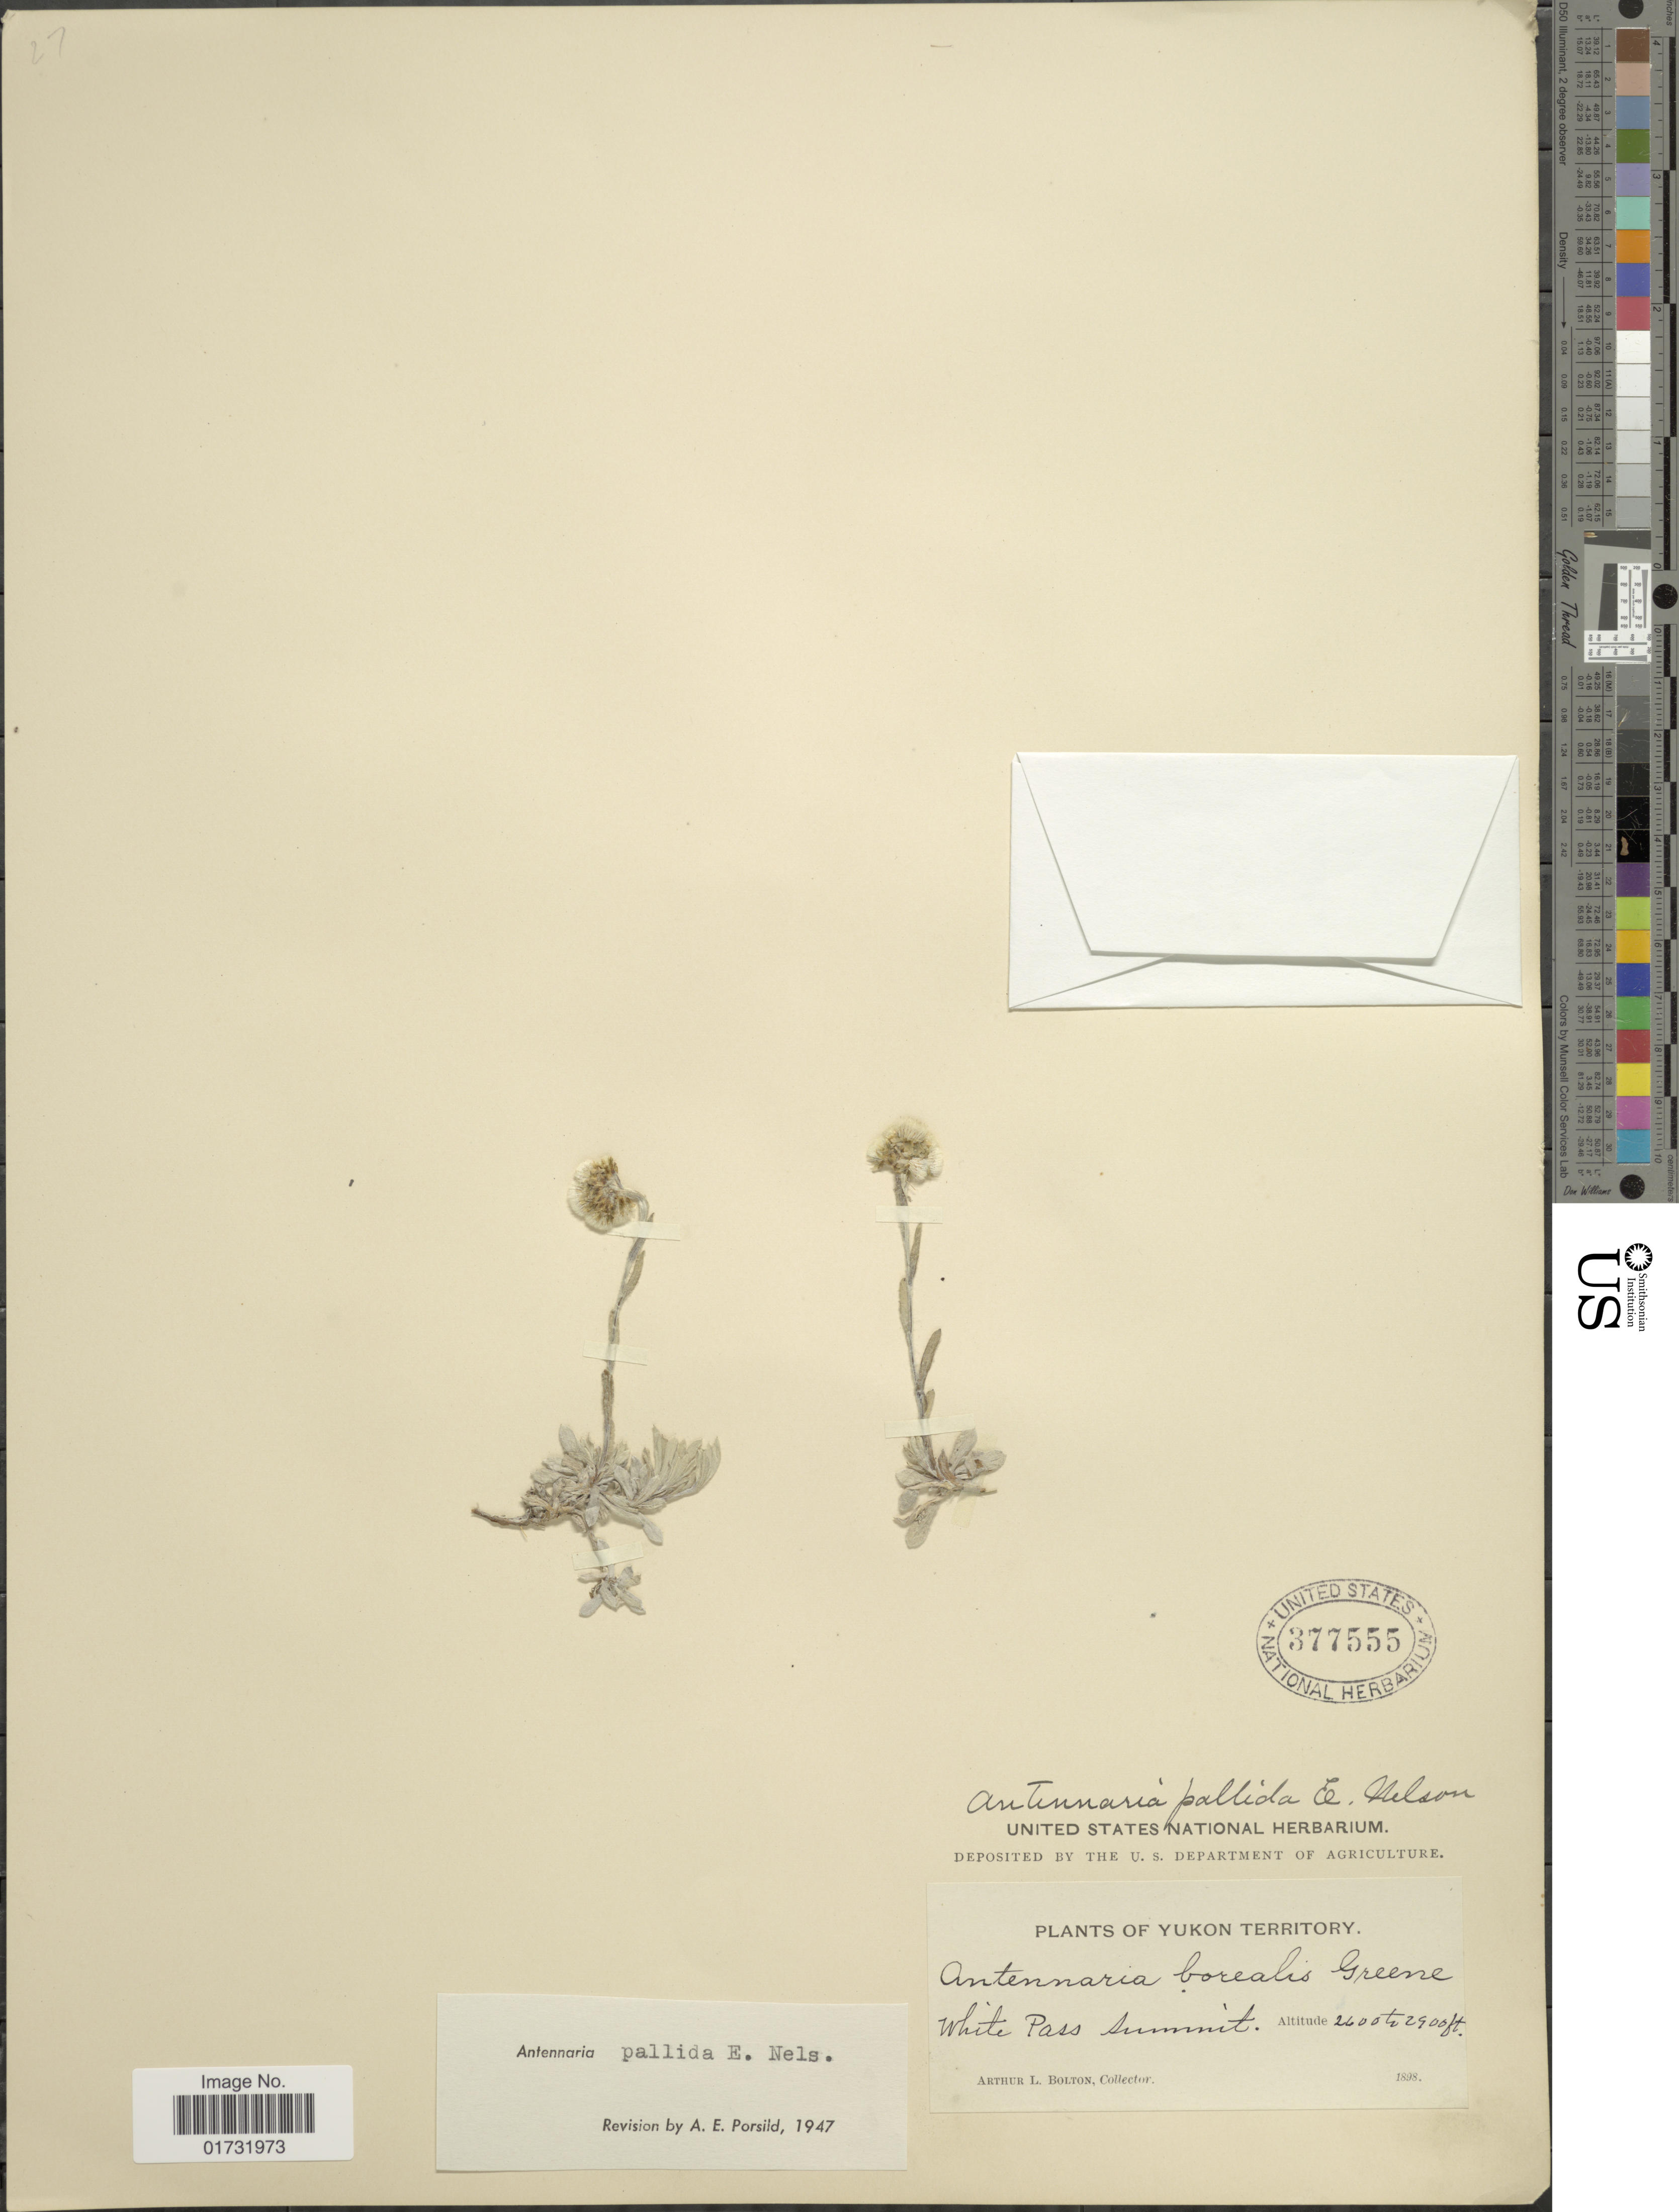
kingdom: Plantae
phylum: Tracheophyta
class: Magnoliopsida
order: Asterales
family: Asteraceae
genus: Antennaria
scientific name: Antennaria pallida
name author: E.E. Nelson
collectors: A. Bolton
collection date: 1898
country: Canada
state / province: Yukon Territory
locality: White Pass summit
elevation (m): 792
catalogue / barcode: US 377555